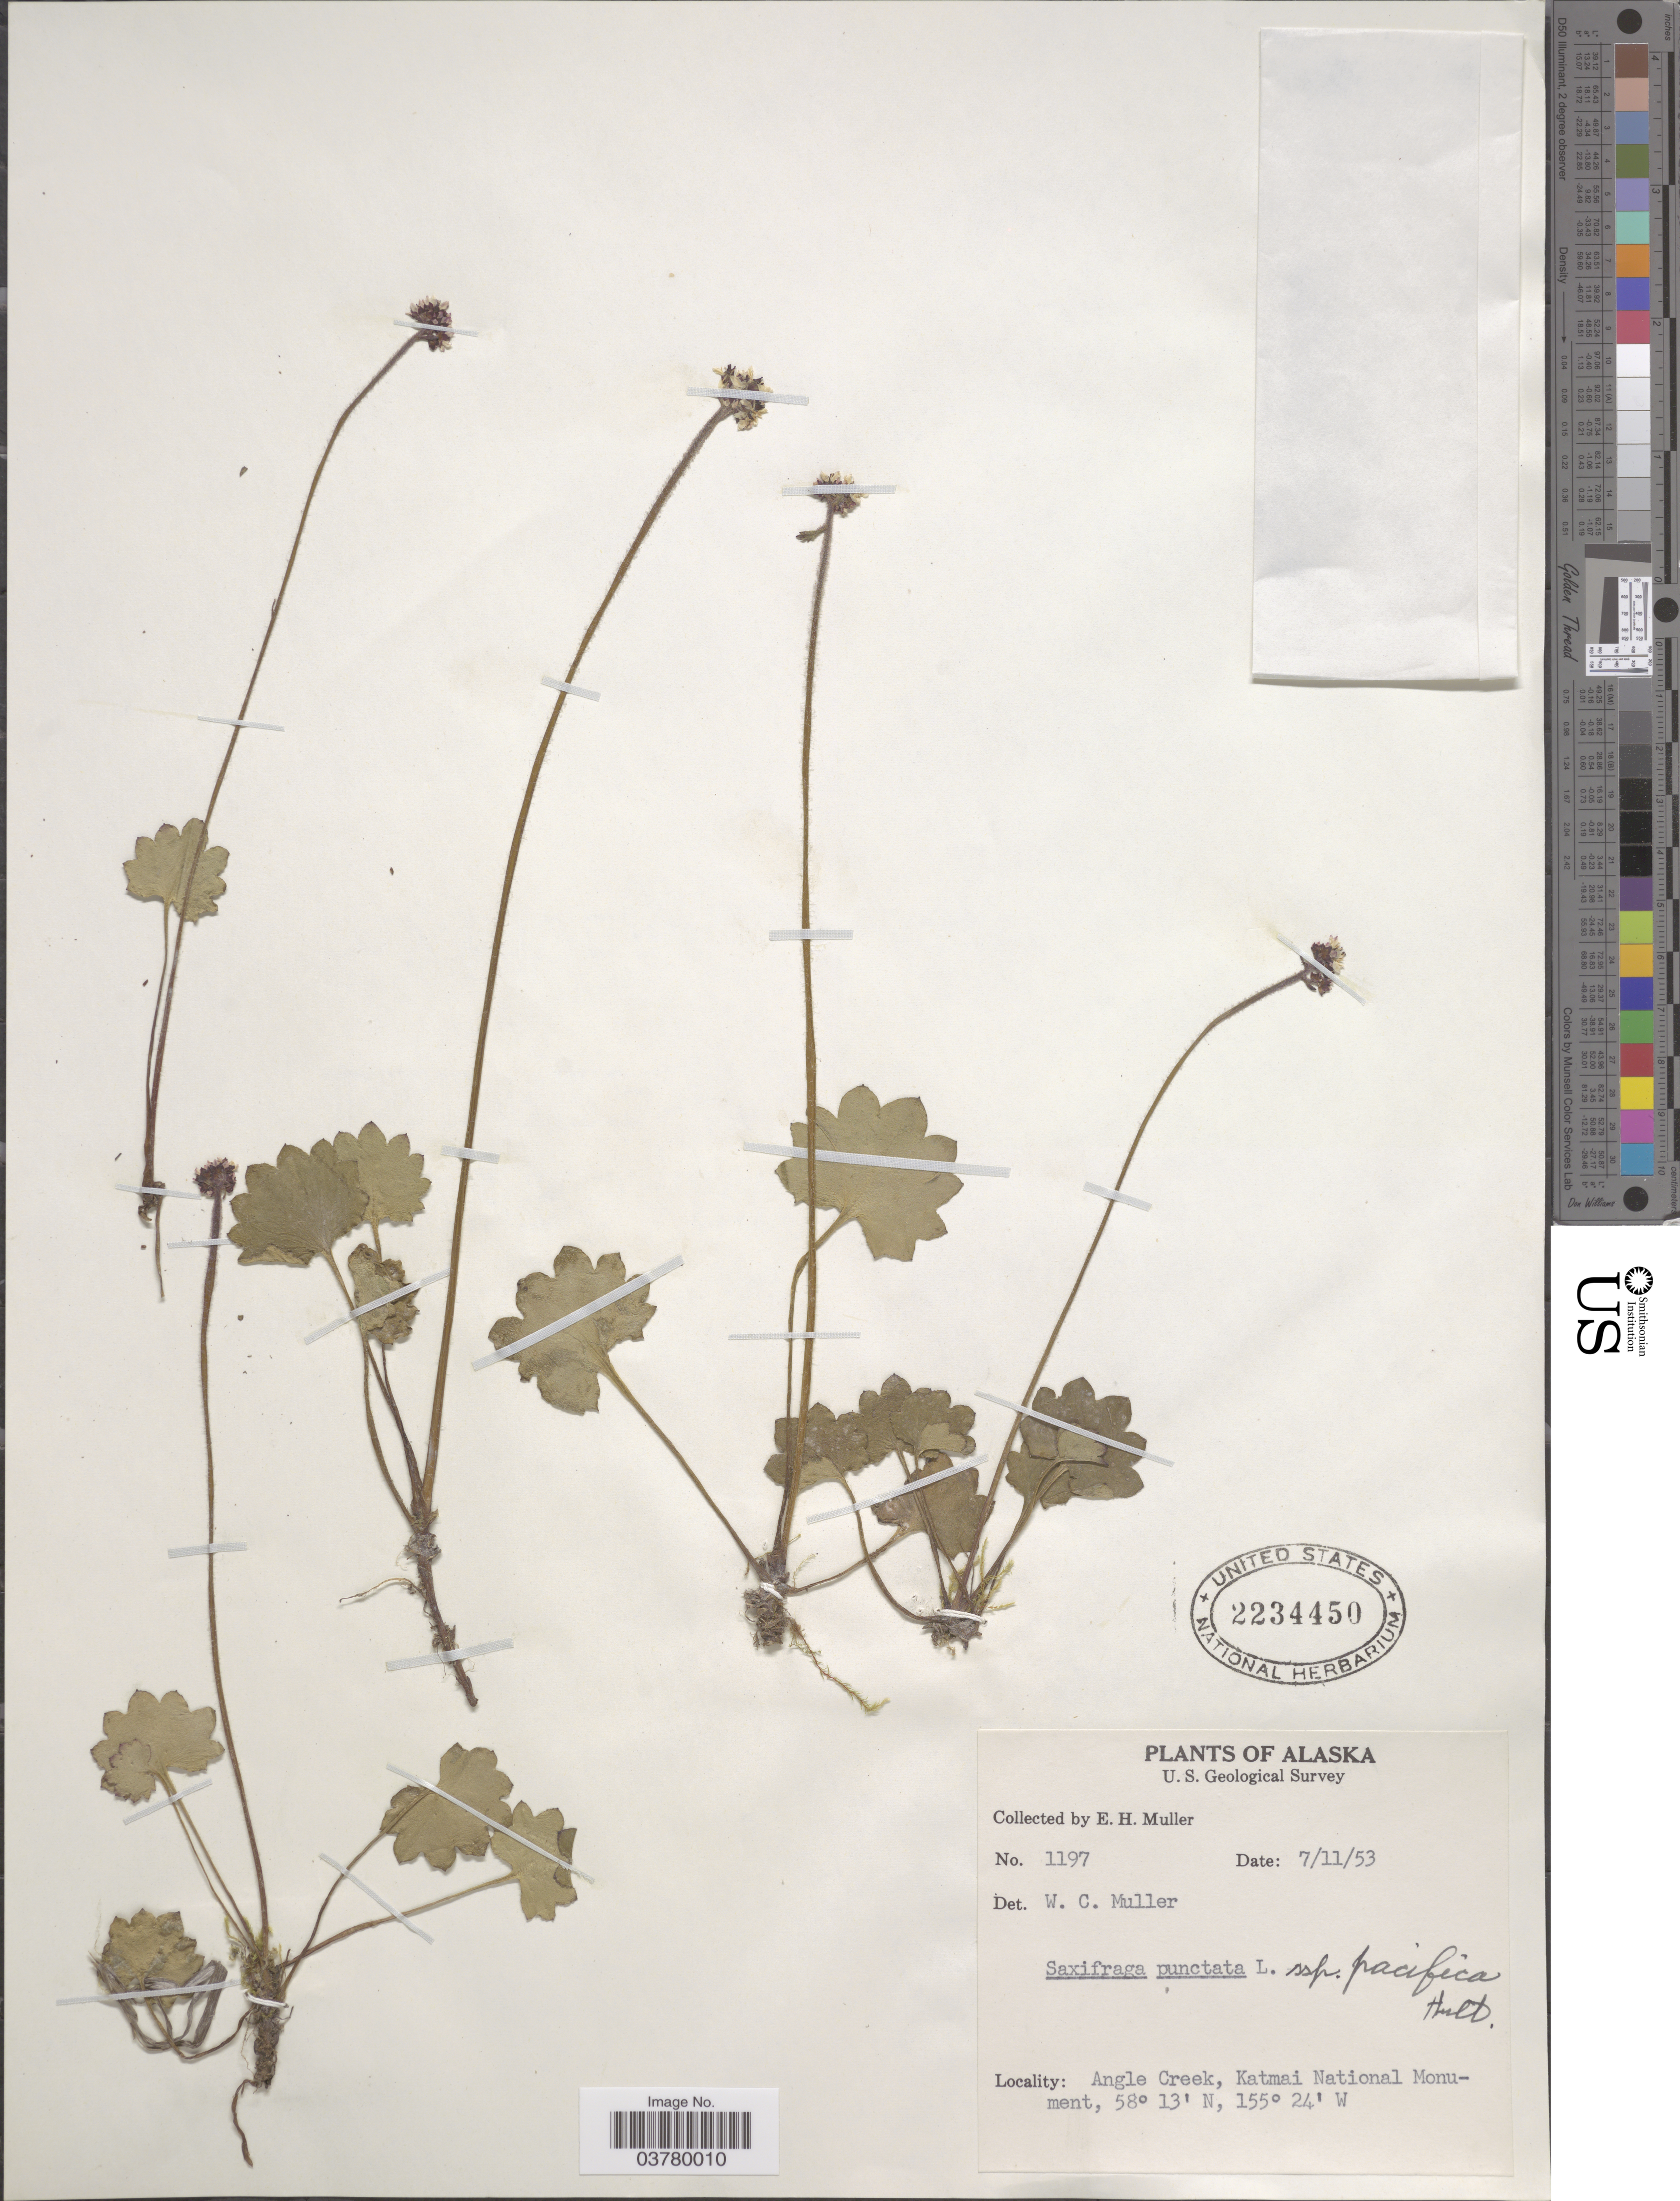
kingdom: Plantae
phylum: Tracheophyta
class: Magnoliopsida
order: Saxifragales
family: Saxifragaceae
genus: Micranthes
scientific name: Micranthes nelsoniana var. porsildiana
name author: (Calder & Savile) Gornall & H. Ohba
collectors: E. H. Muller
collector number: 1197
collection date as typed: Transcribed d/m/y: 11/7/53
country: United States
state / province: Alaska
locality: Angle Creek, Katmai National Monument.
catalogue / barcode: US 2234450